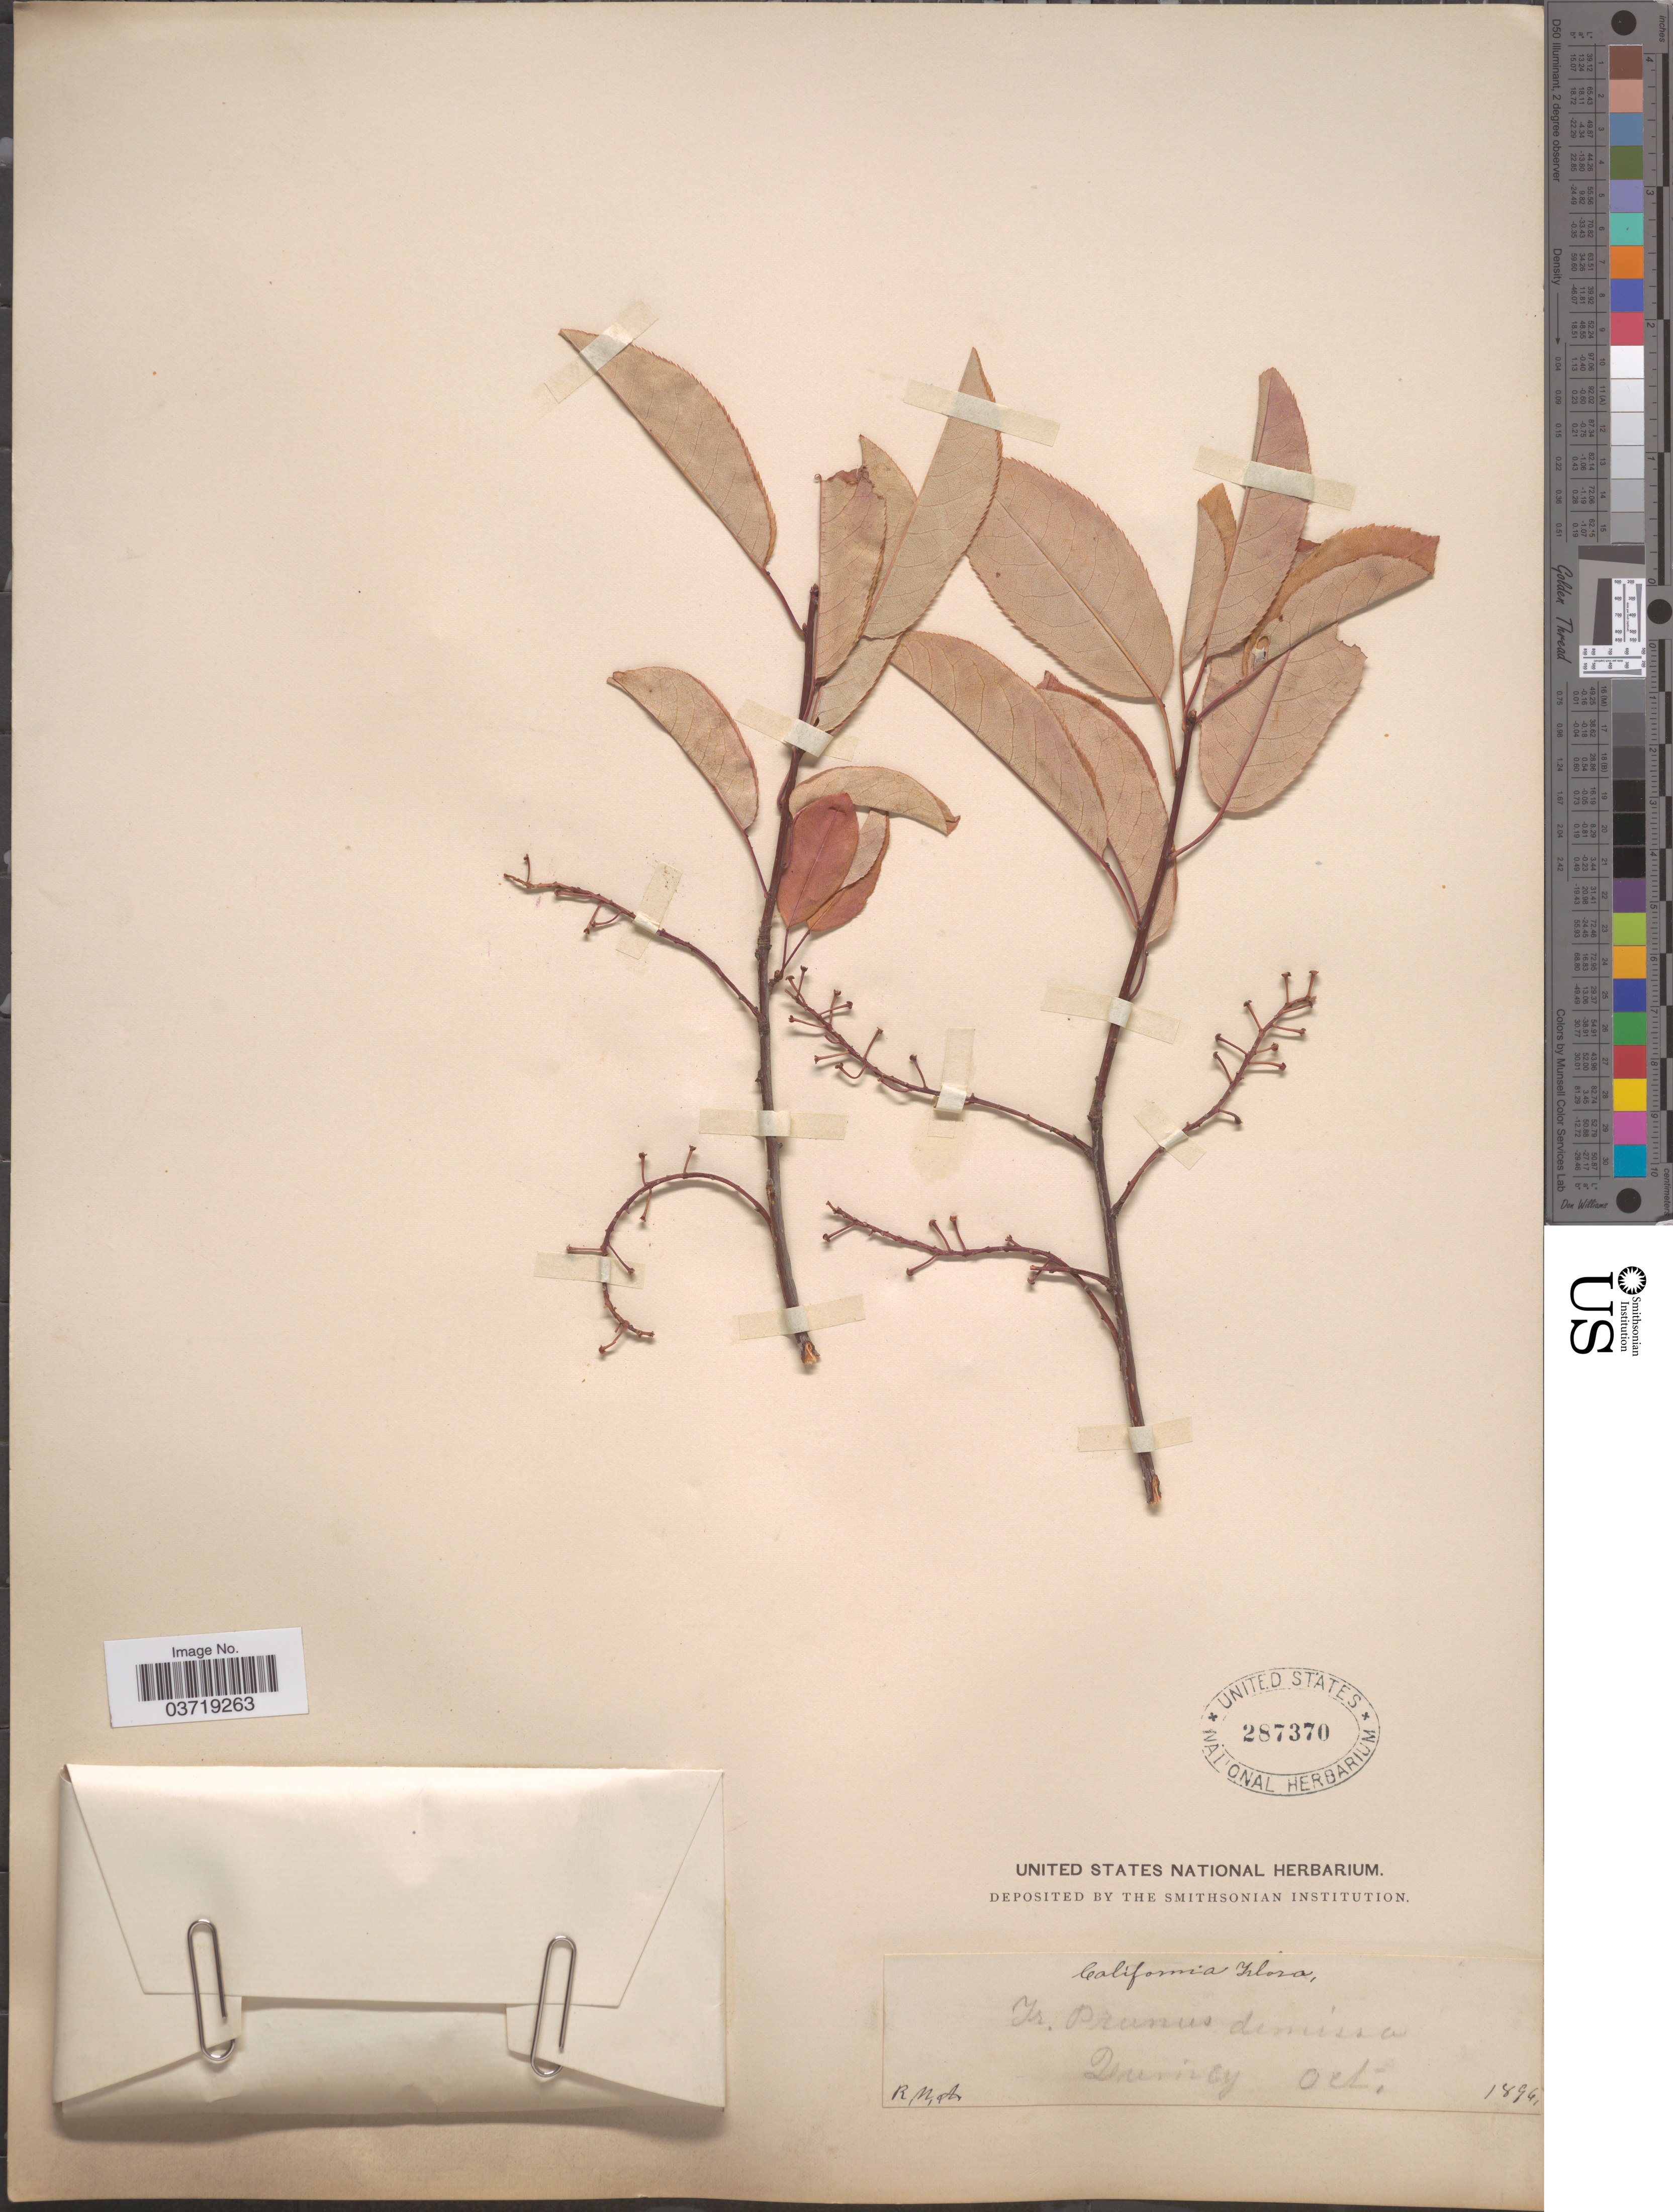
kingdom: Plantae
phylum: Tracheophyta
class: Magnoliopsida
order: Rosales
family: Rosaceae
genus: Prunus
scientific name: Prunus virginiana var. demissa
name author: (Nutt.) Torr.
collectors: R. M. A.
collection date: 1894-10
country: United States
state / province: California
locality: Quincy.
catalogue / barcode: US 287370